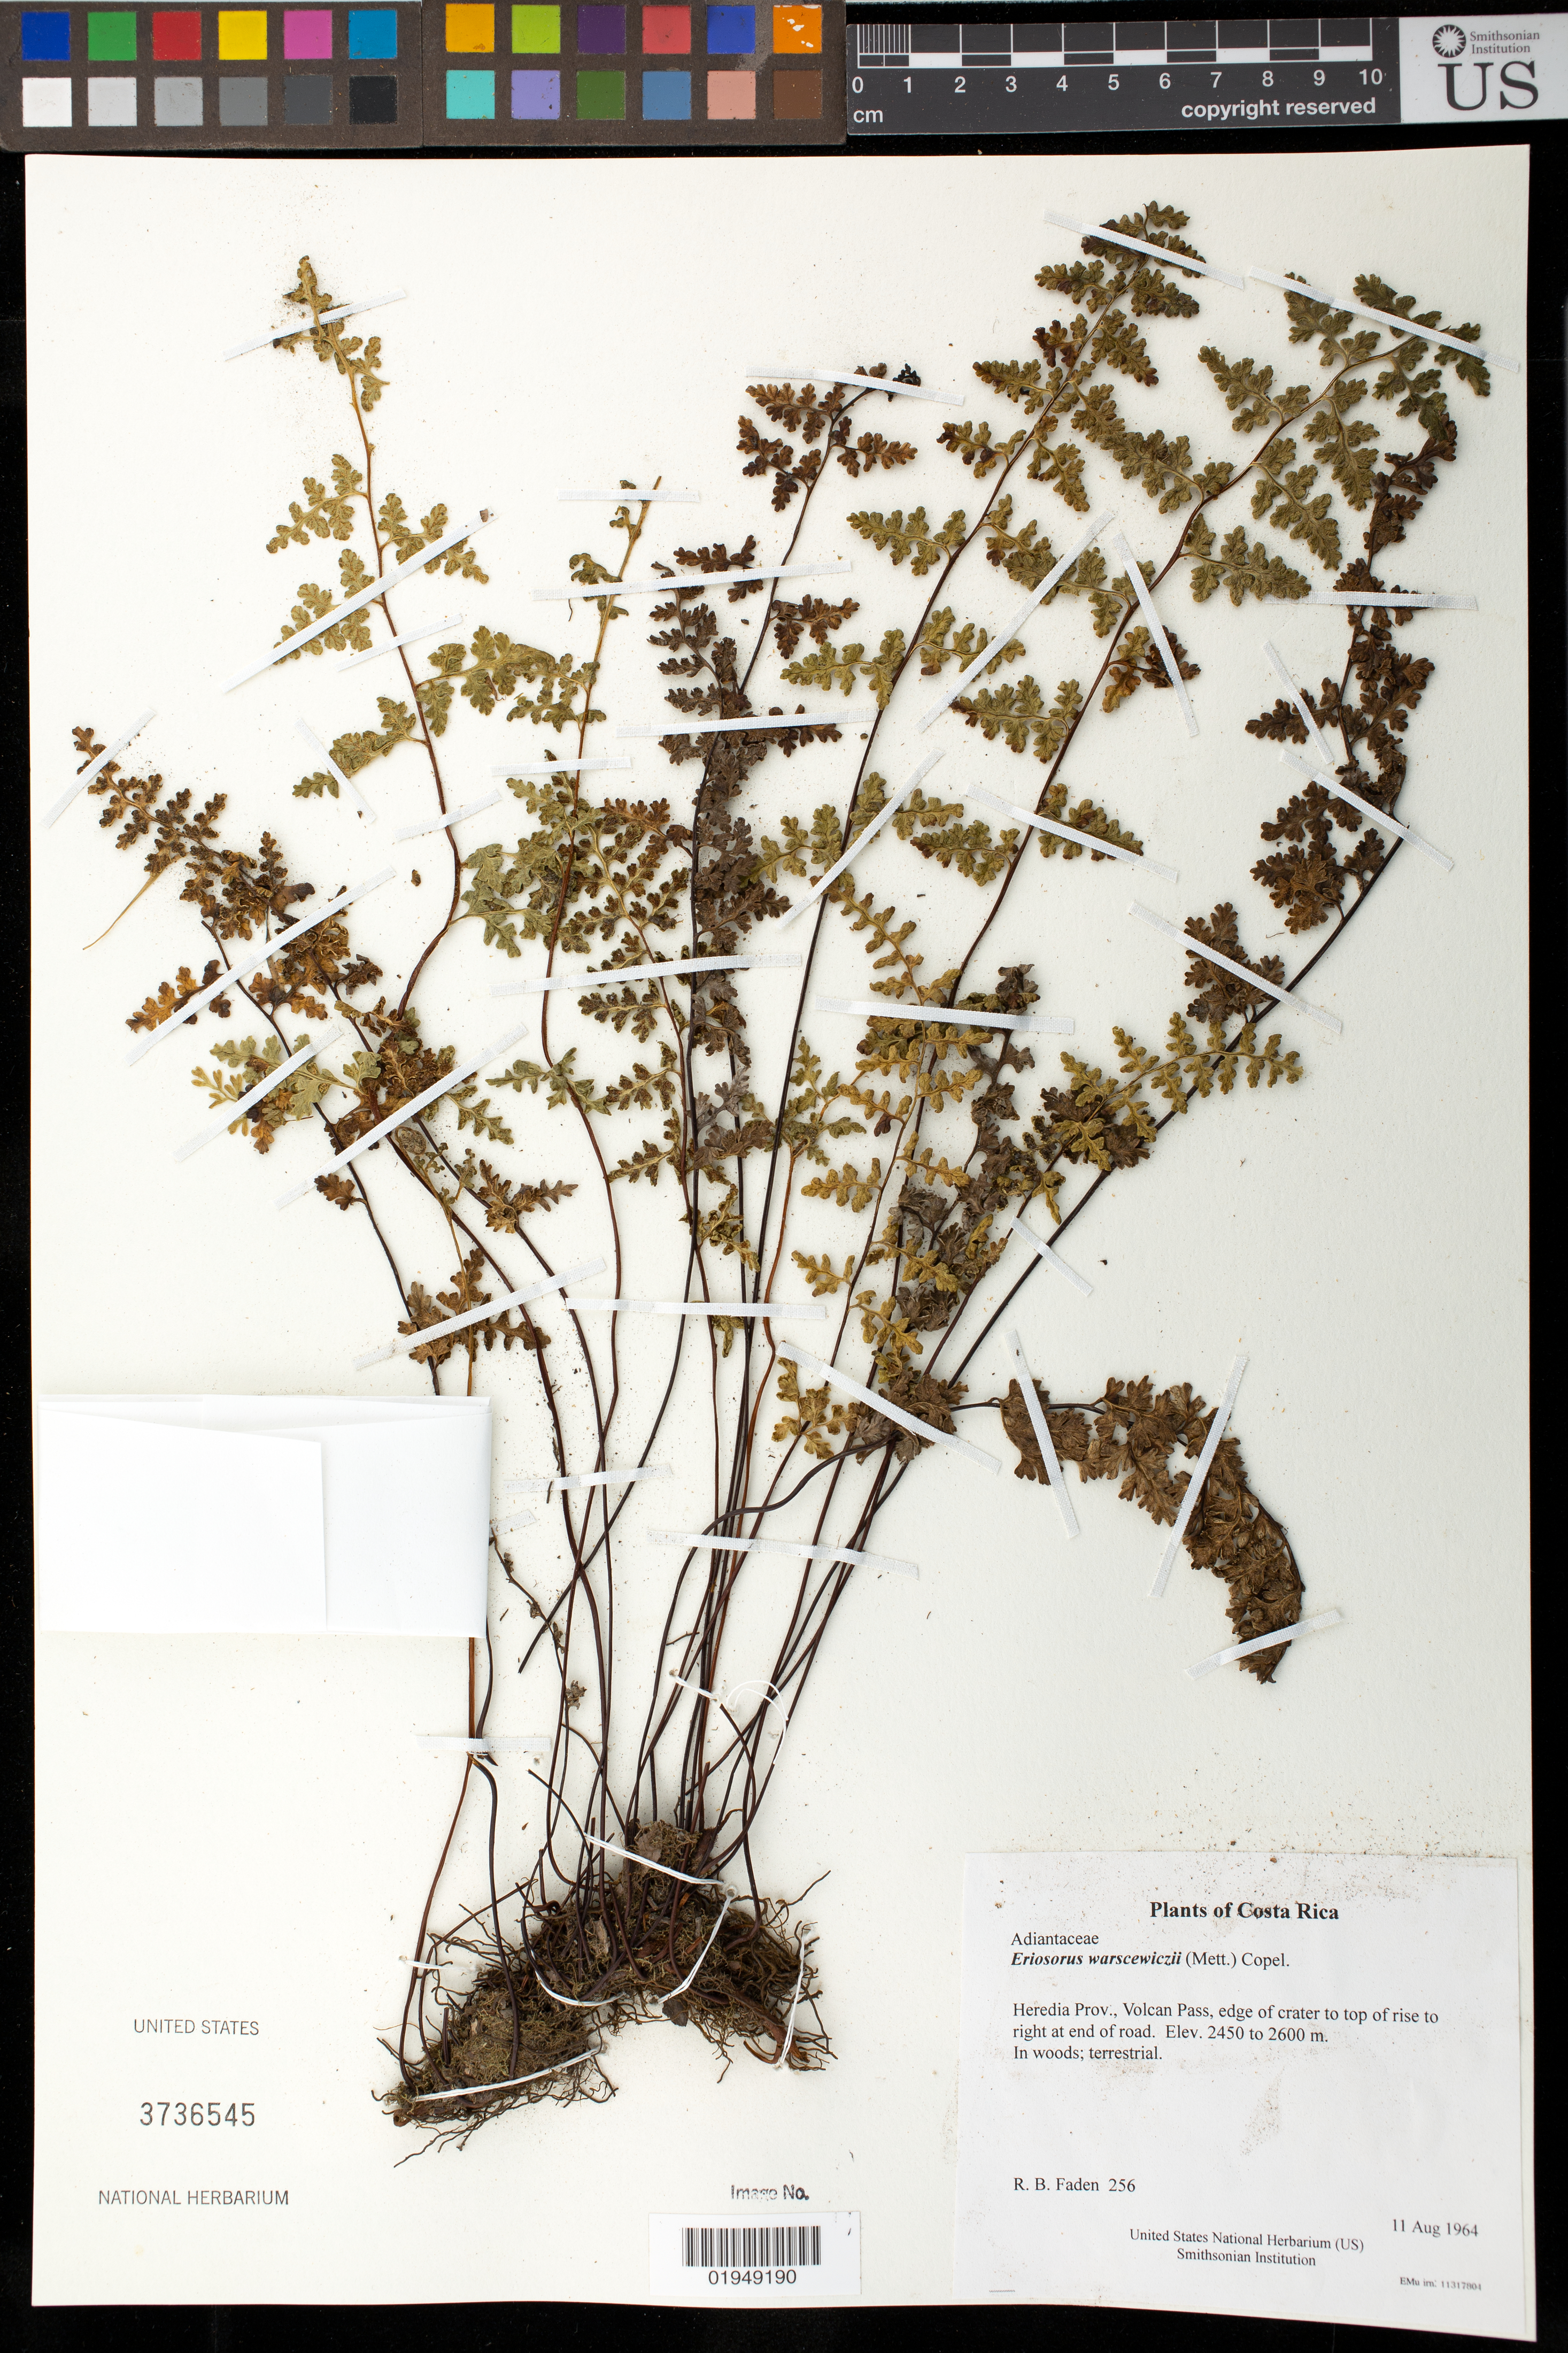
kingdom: Plantae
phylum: Tracheophyta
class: Polypodiopsida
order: Polypodiales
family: Pteridaceae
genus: Eriosorus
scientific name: Eriosorus warscewiczii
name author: (Mett.) Copel.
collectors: R. B. Faden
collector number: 256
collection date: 1964-08-11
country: Costa Rica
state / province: Heredia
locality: Volcan Pass, edge of crater to top of rise to right at end of road.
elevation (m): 2450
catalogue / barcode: US 3736545